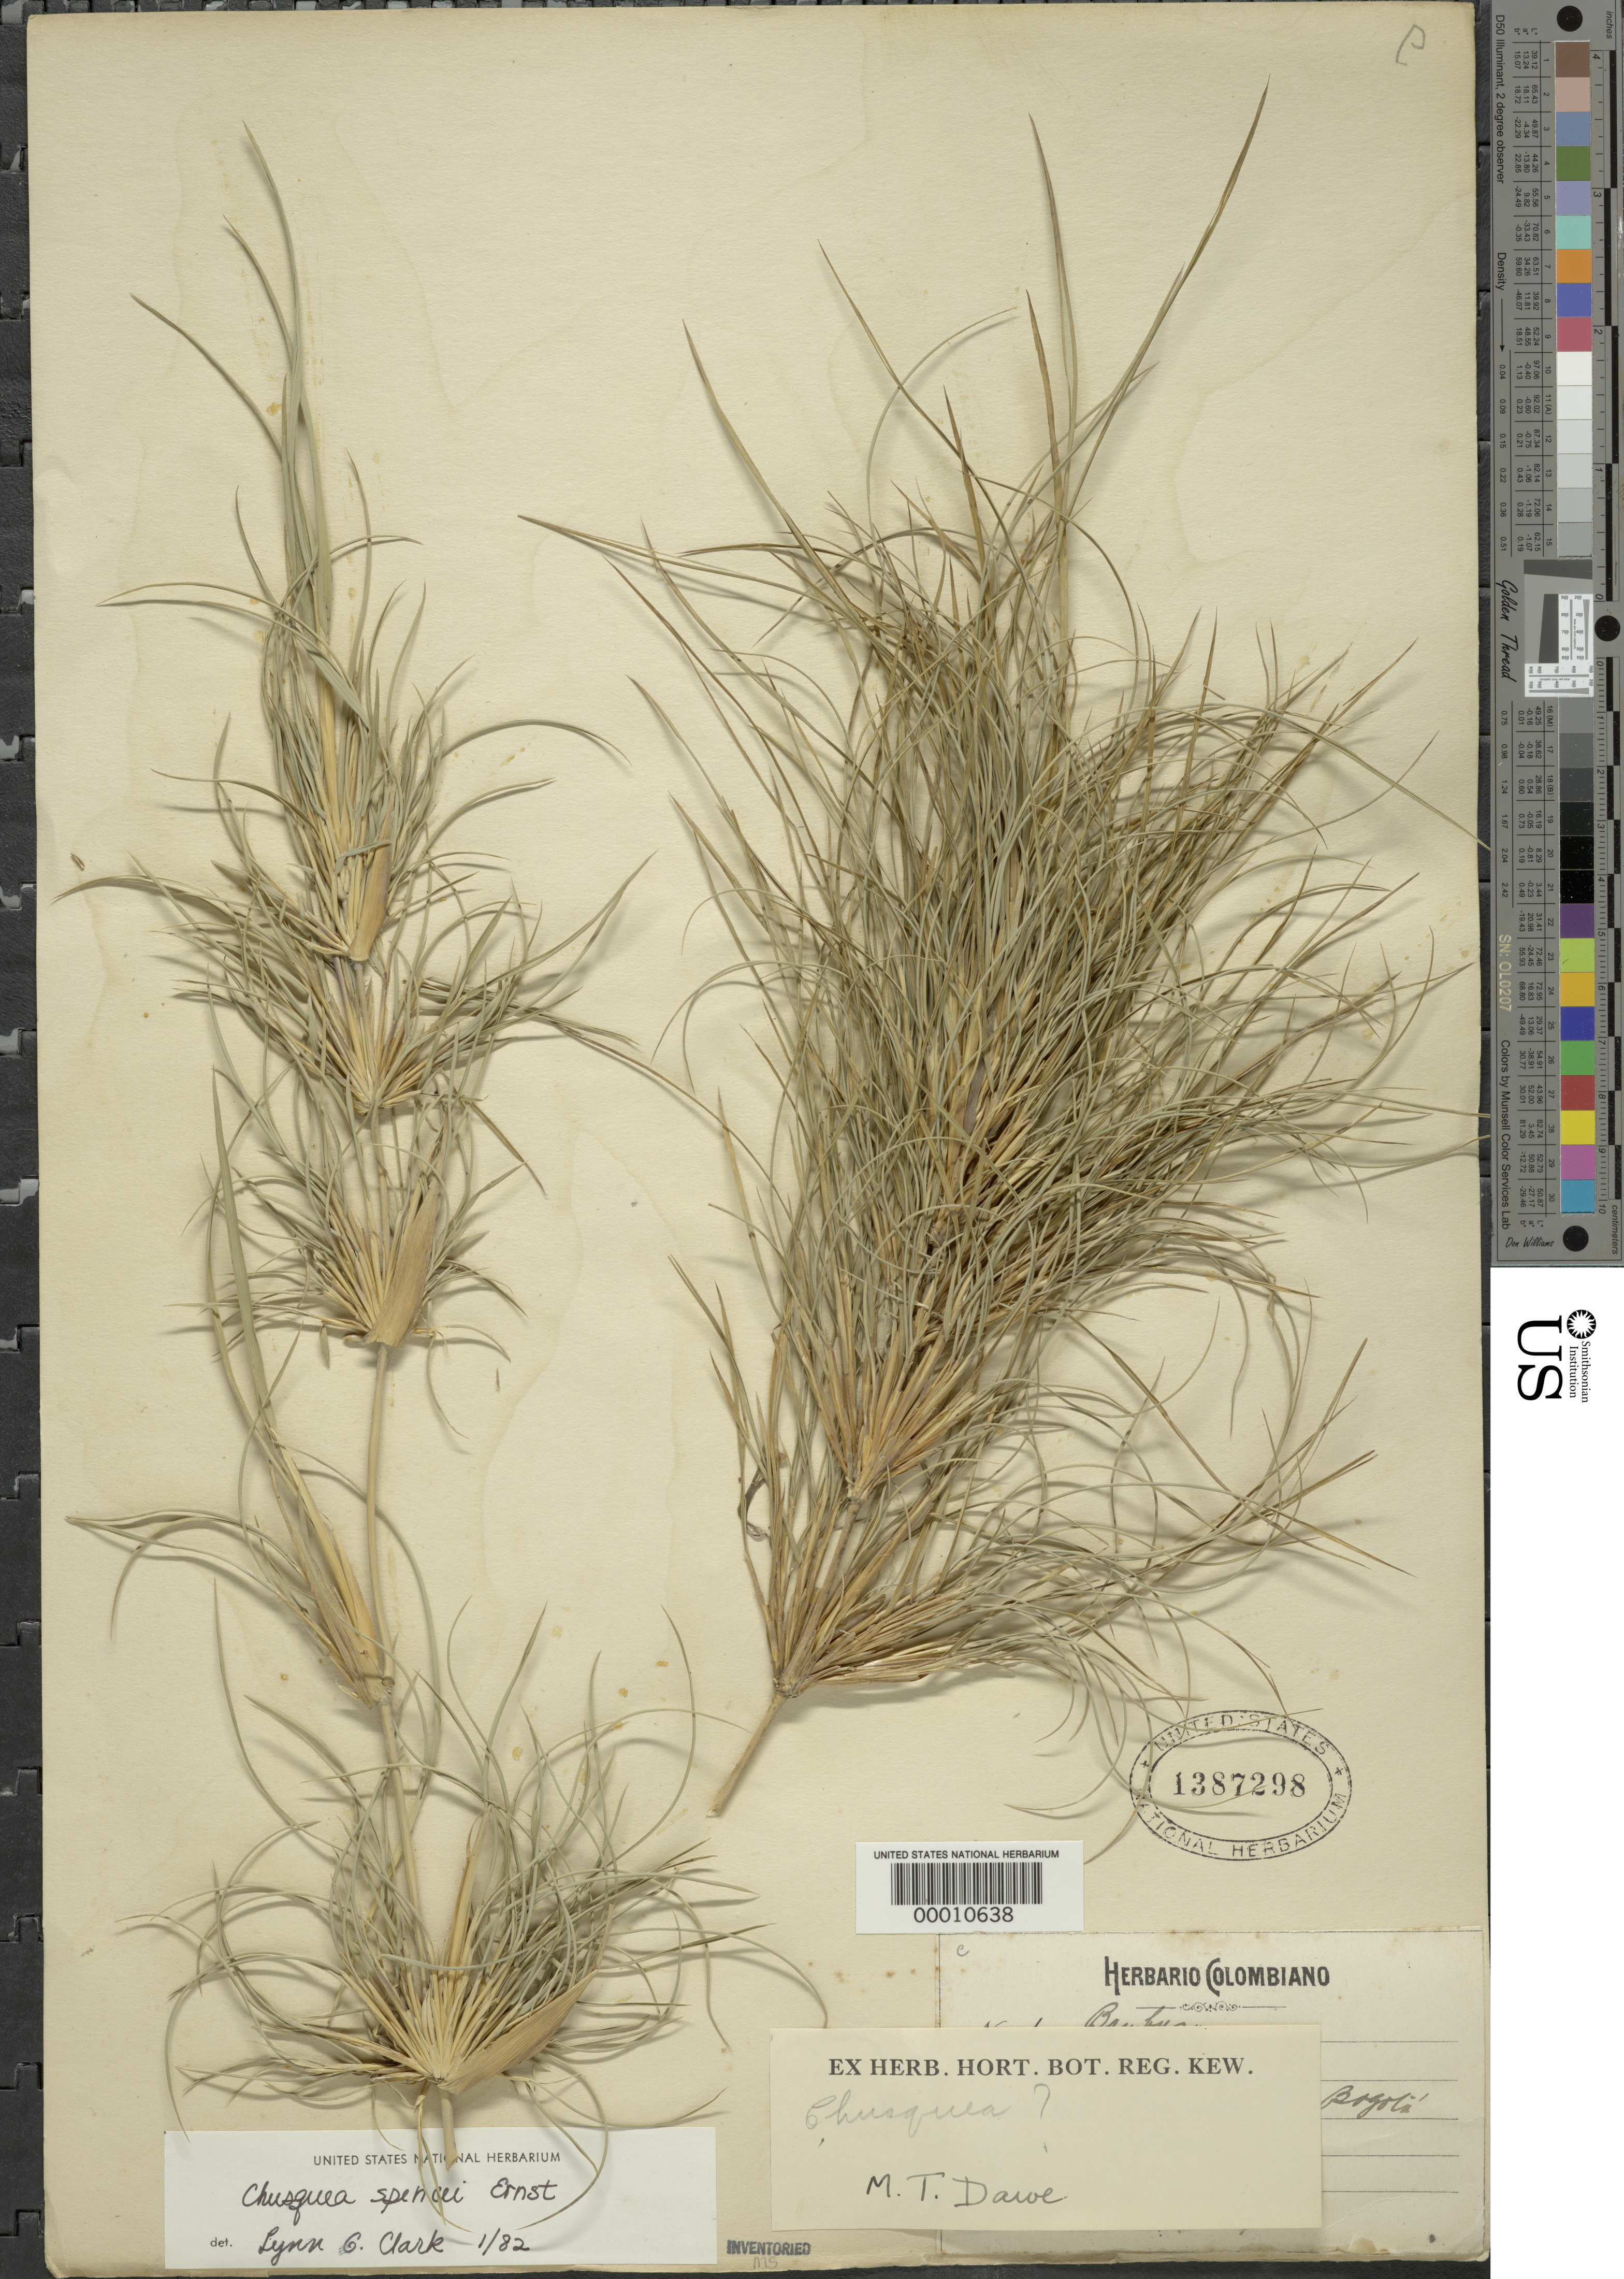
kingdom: Plantae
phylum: Tracheophyta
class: Liliopsida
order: Poales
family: Poaceae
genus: Chusquea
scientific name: Chusquea spencei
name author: Ernst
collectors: M. T. Dawe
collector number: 127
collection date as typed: Mar 1916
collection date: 1916-03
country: Colombia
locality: Paramos de Bogota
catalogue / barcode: US 1387298